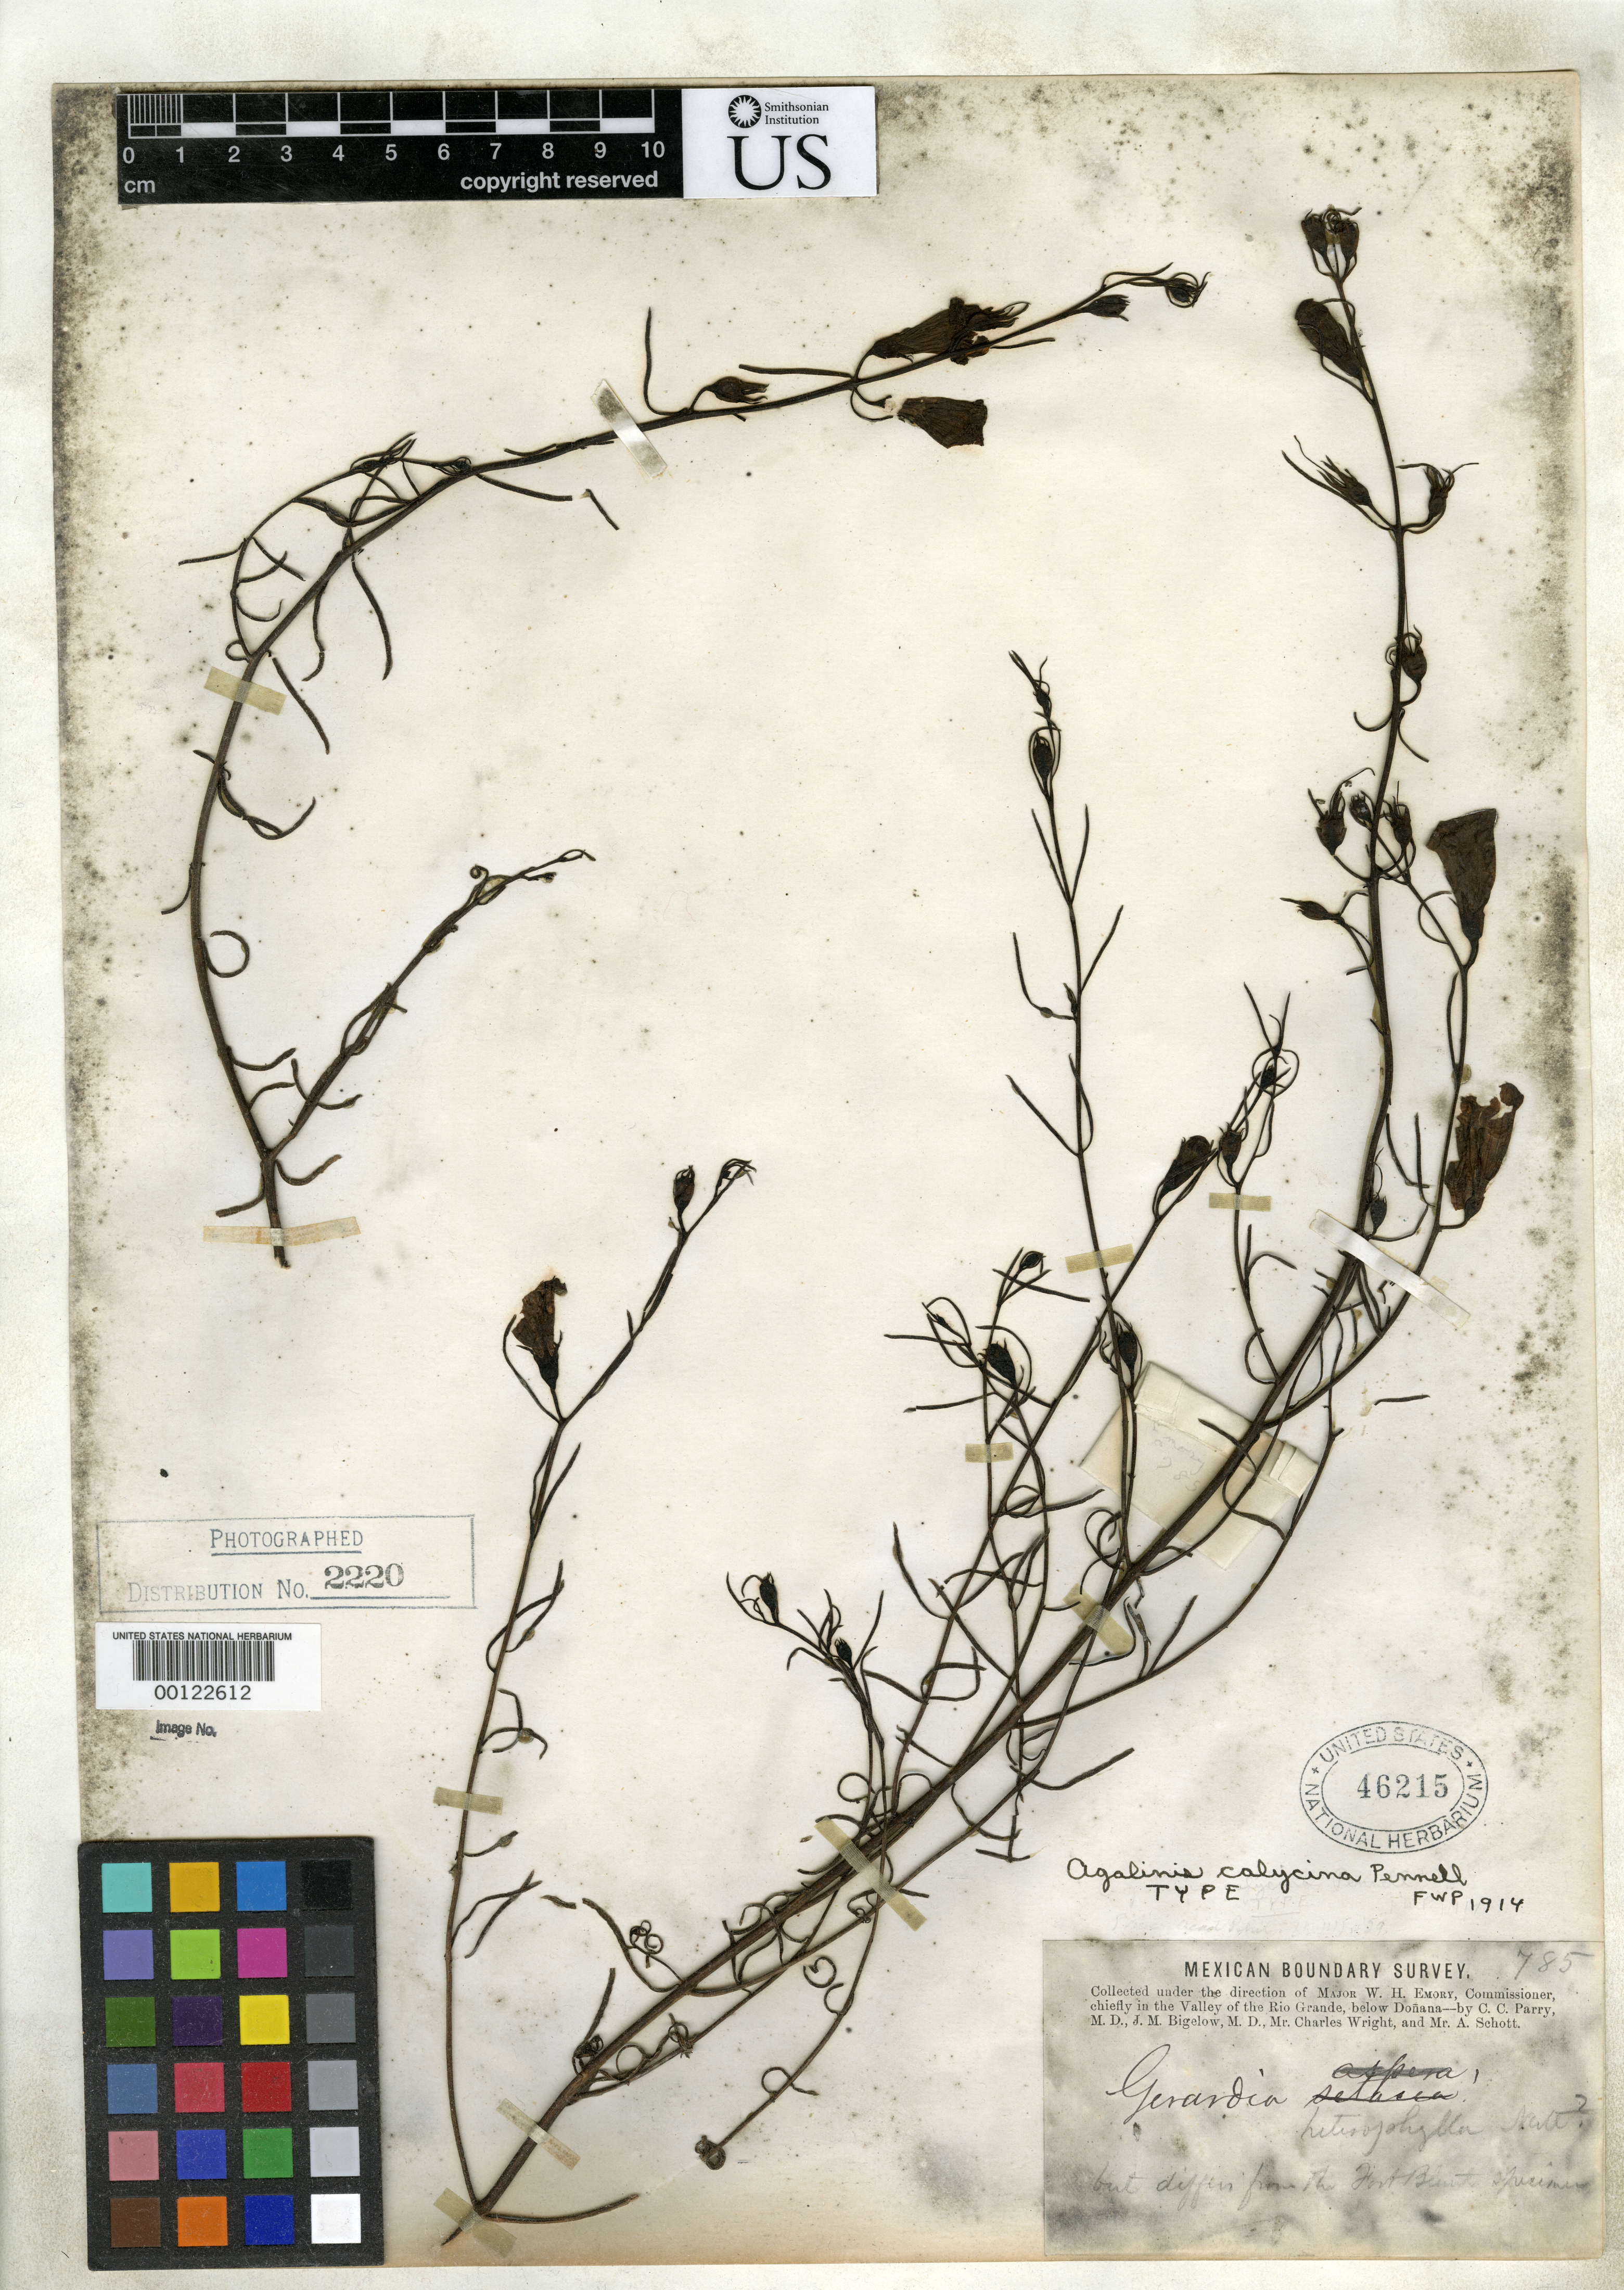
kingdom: Plantae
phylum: Tracheophyta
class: Magnoliopsida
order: Lamiales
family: Orobanchaceae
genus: Agalinis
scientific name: Agalinis calycina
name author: Pennell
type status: Holotype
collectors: J. M. Bigelow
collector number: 785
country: United States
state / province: Texas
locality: Dona Ana.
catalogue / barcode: US 46215